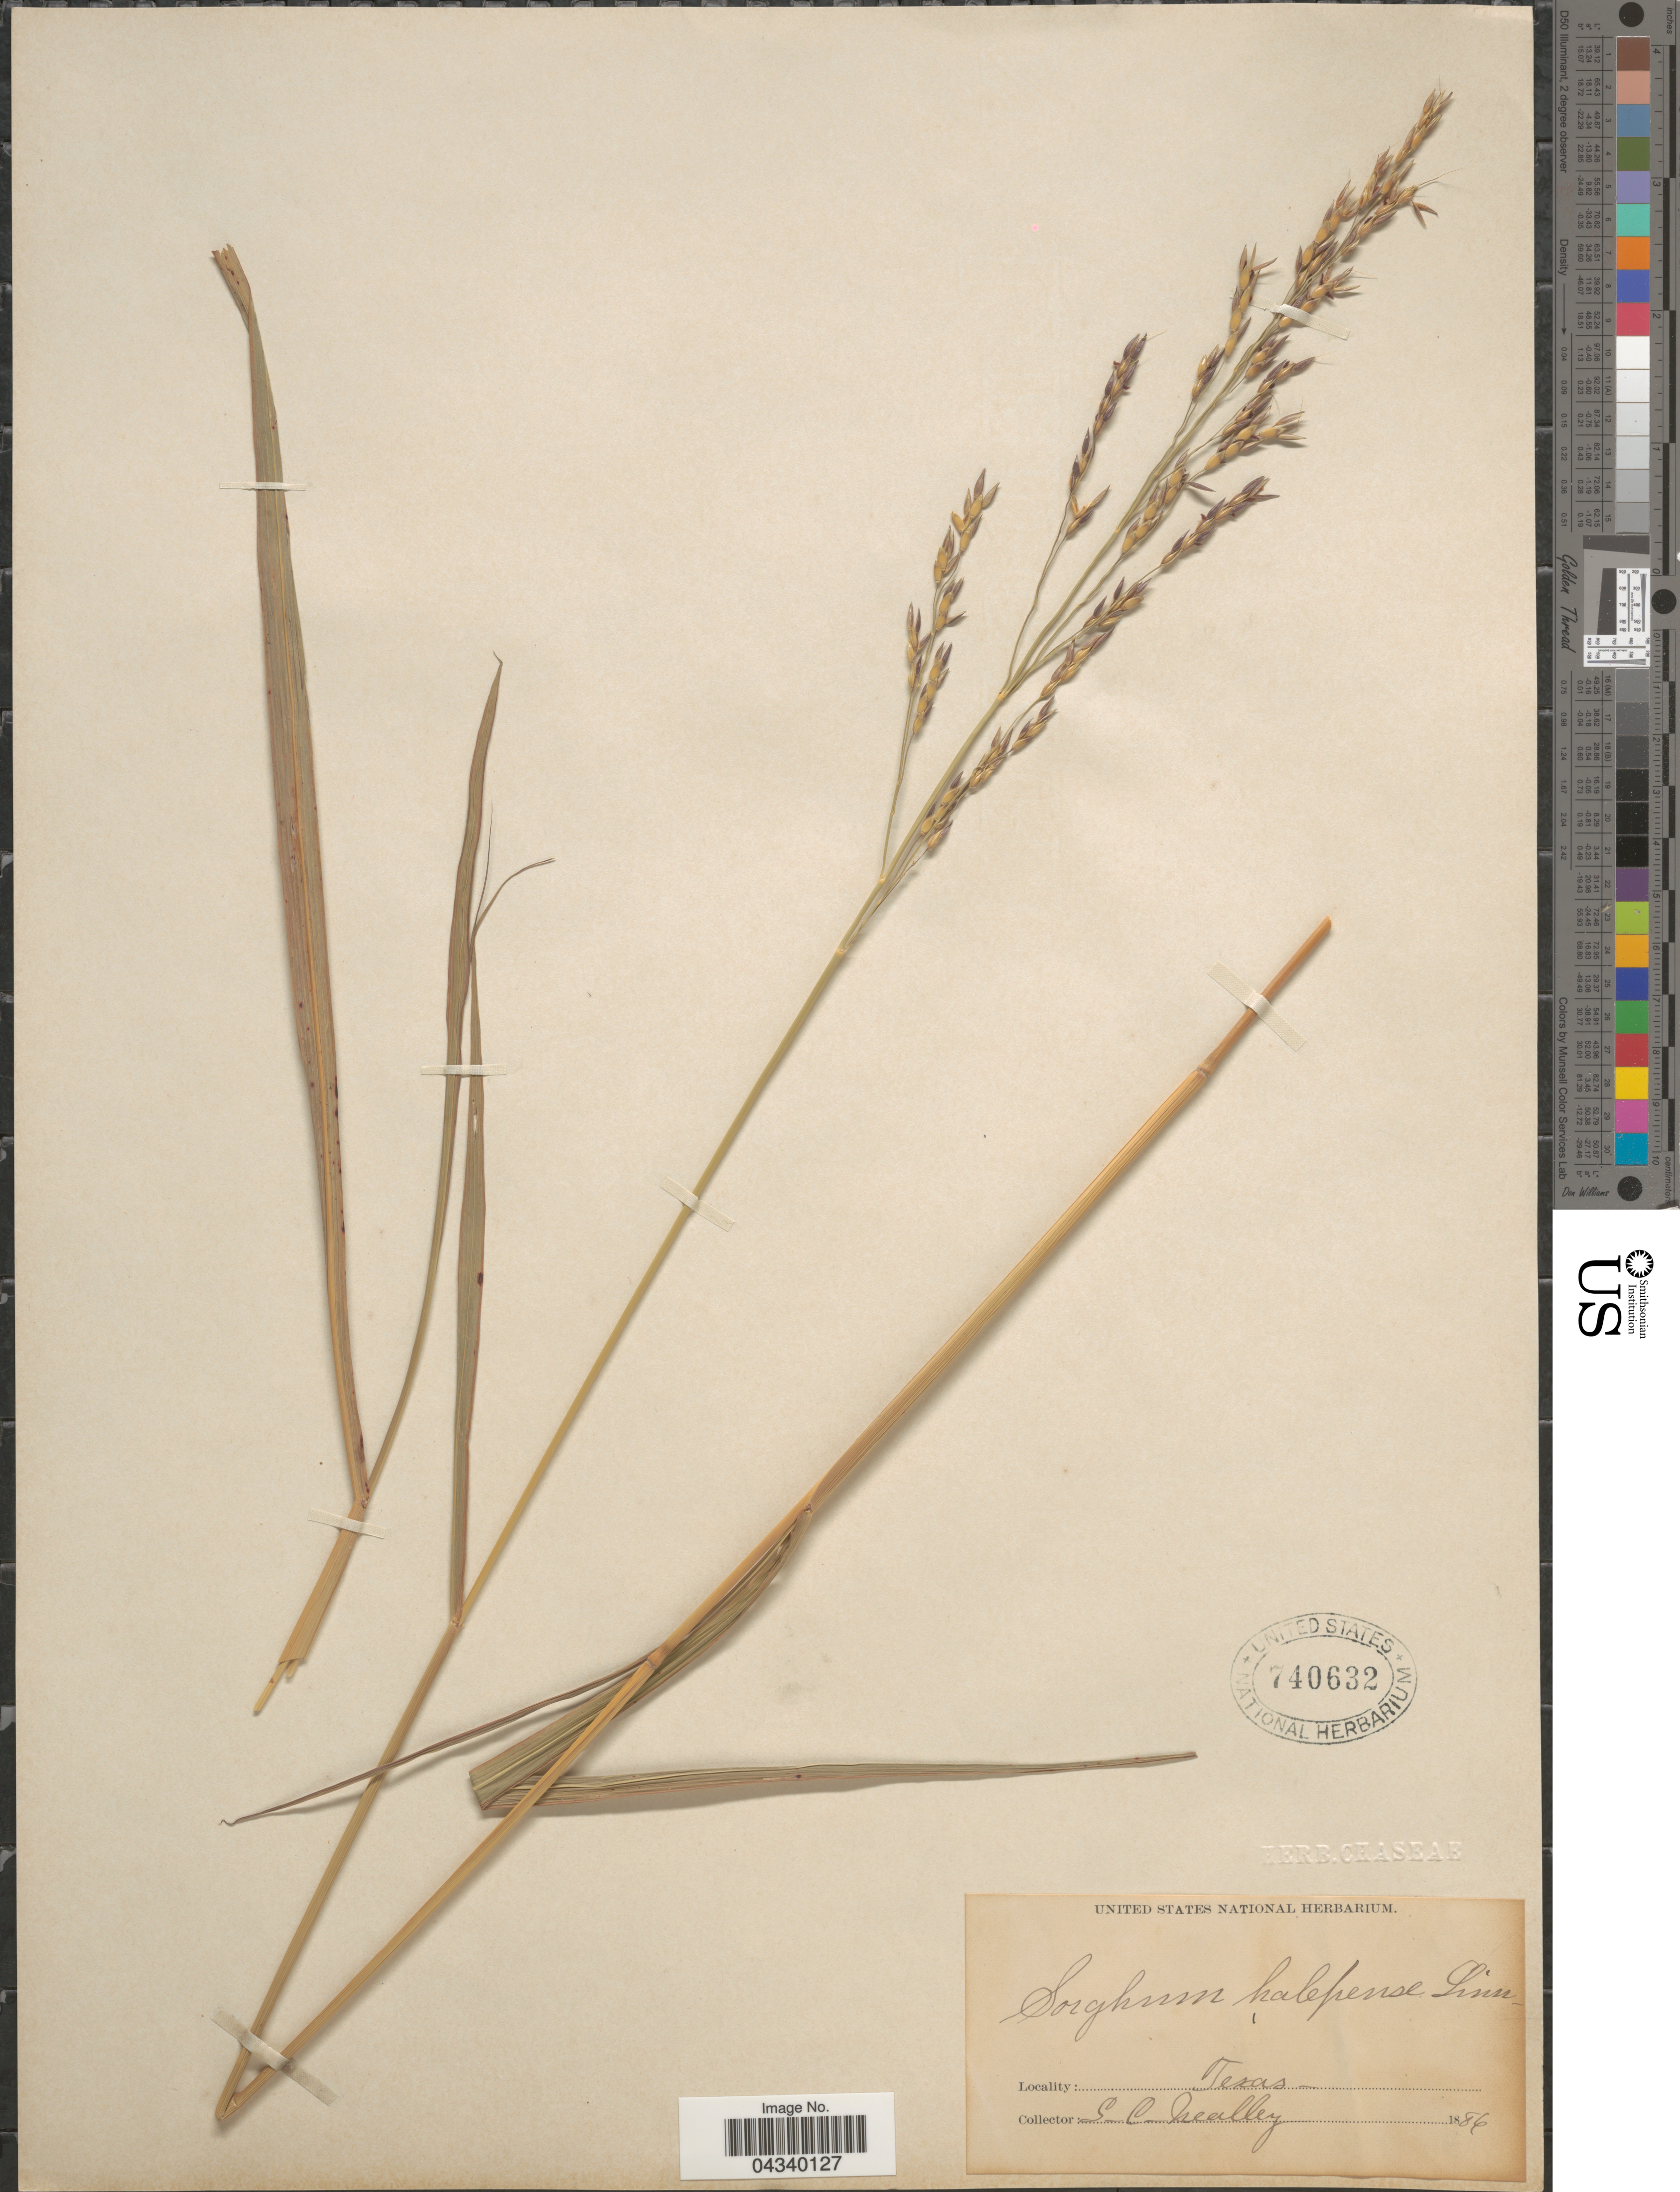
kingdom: Plantae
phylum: Tracheophyta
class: Liliopsida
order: Poales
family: Poaceae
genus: Sorghum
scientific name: Sorghum halepense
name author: (L.) Pers.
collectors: G. C. Nealley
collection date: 1886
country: United States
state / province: Texas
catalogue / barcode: US 740632